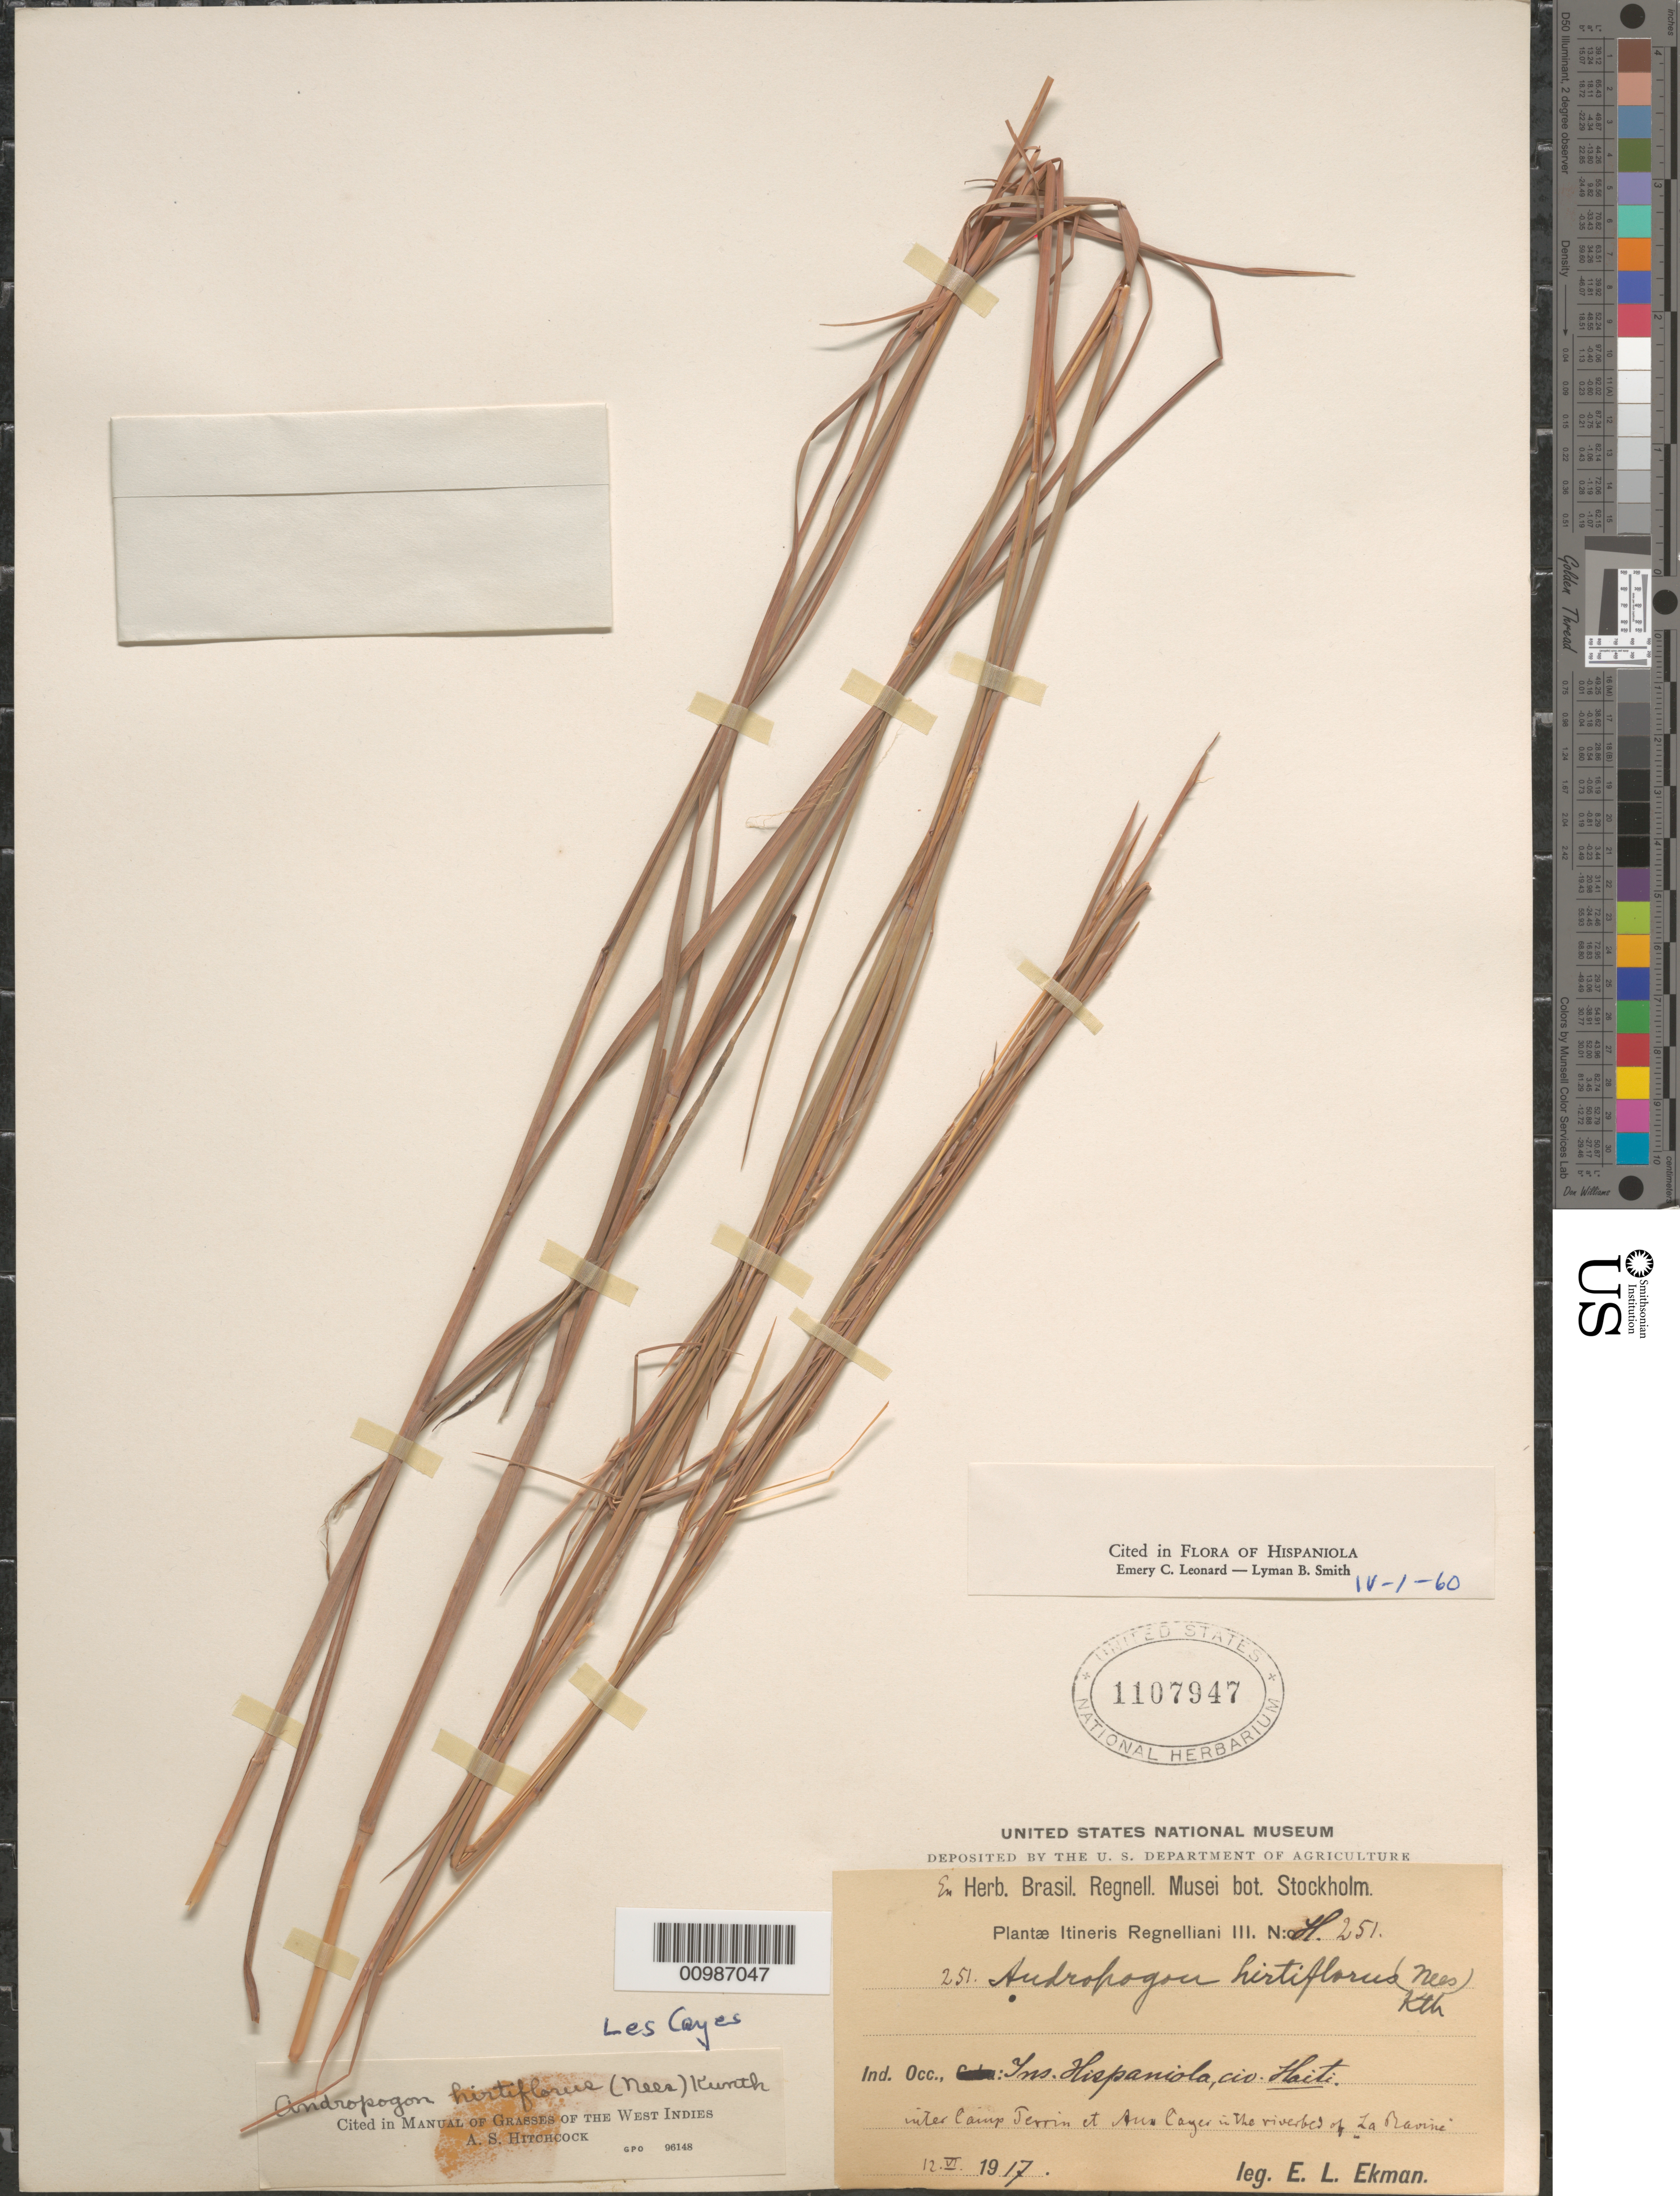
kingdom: Plantae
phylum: Tracheophyta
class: Liliopsida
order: Poales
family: Poaceae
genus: Andropogon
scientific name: Andropogon hirtiflorus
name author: (Nees) Kunth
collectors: E. L. Ekman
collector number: H 251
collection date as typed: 12 Jun 1917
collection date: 1917-06-12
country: Haiti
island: Hispaniola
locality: Les Cayes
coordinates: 0 N, 0 E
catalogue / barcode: US 1107947